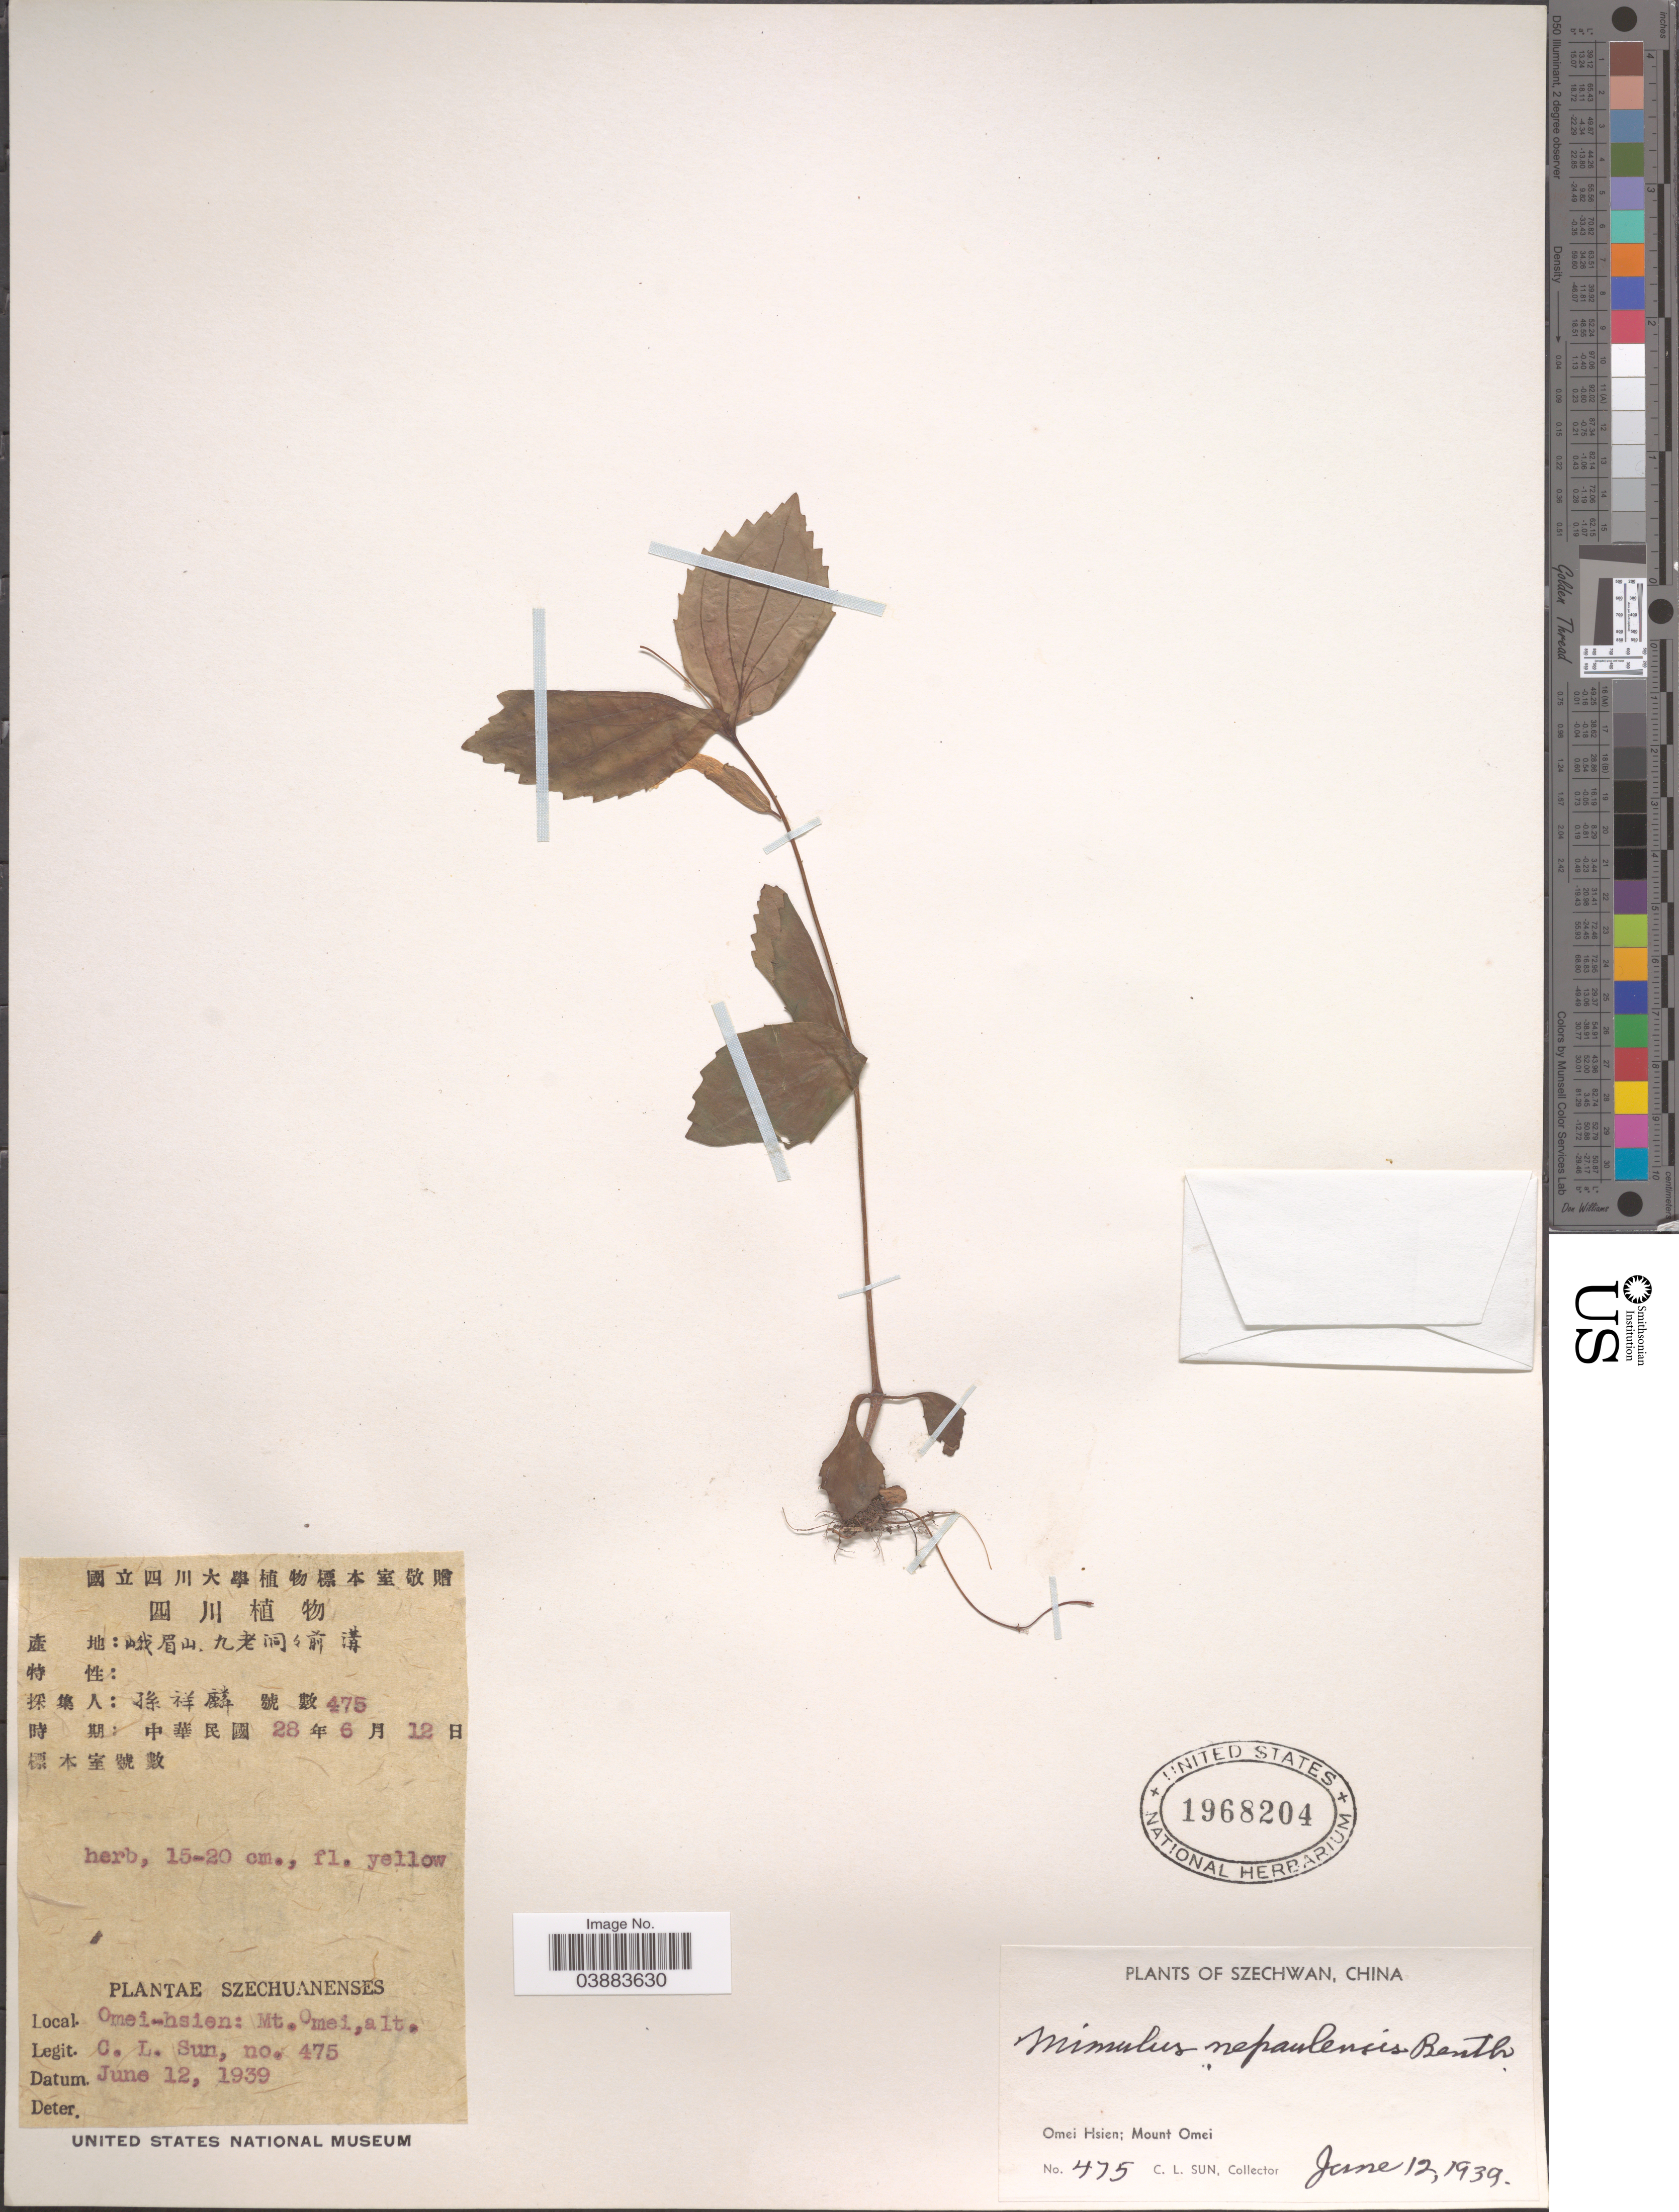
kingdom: Plantae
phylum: Tracheophyta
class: Magnoliopsida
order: Lamiales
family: Phrymaceae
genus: Mimulus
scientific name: Mimulus nepalensis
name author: Benth.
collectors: C. Sun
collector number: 475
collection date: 1939-06-12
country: China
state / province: Sichuan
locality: Szechwan. Omei Hsien; Mount Omei.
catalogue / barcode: US 1968204